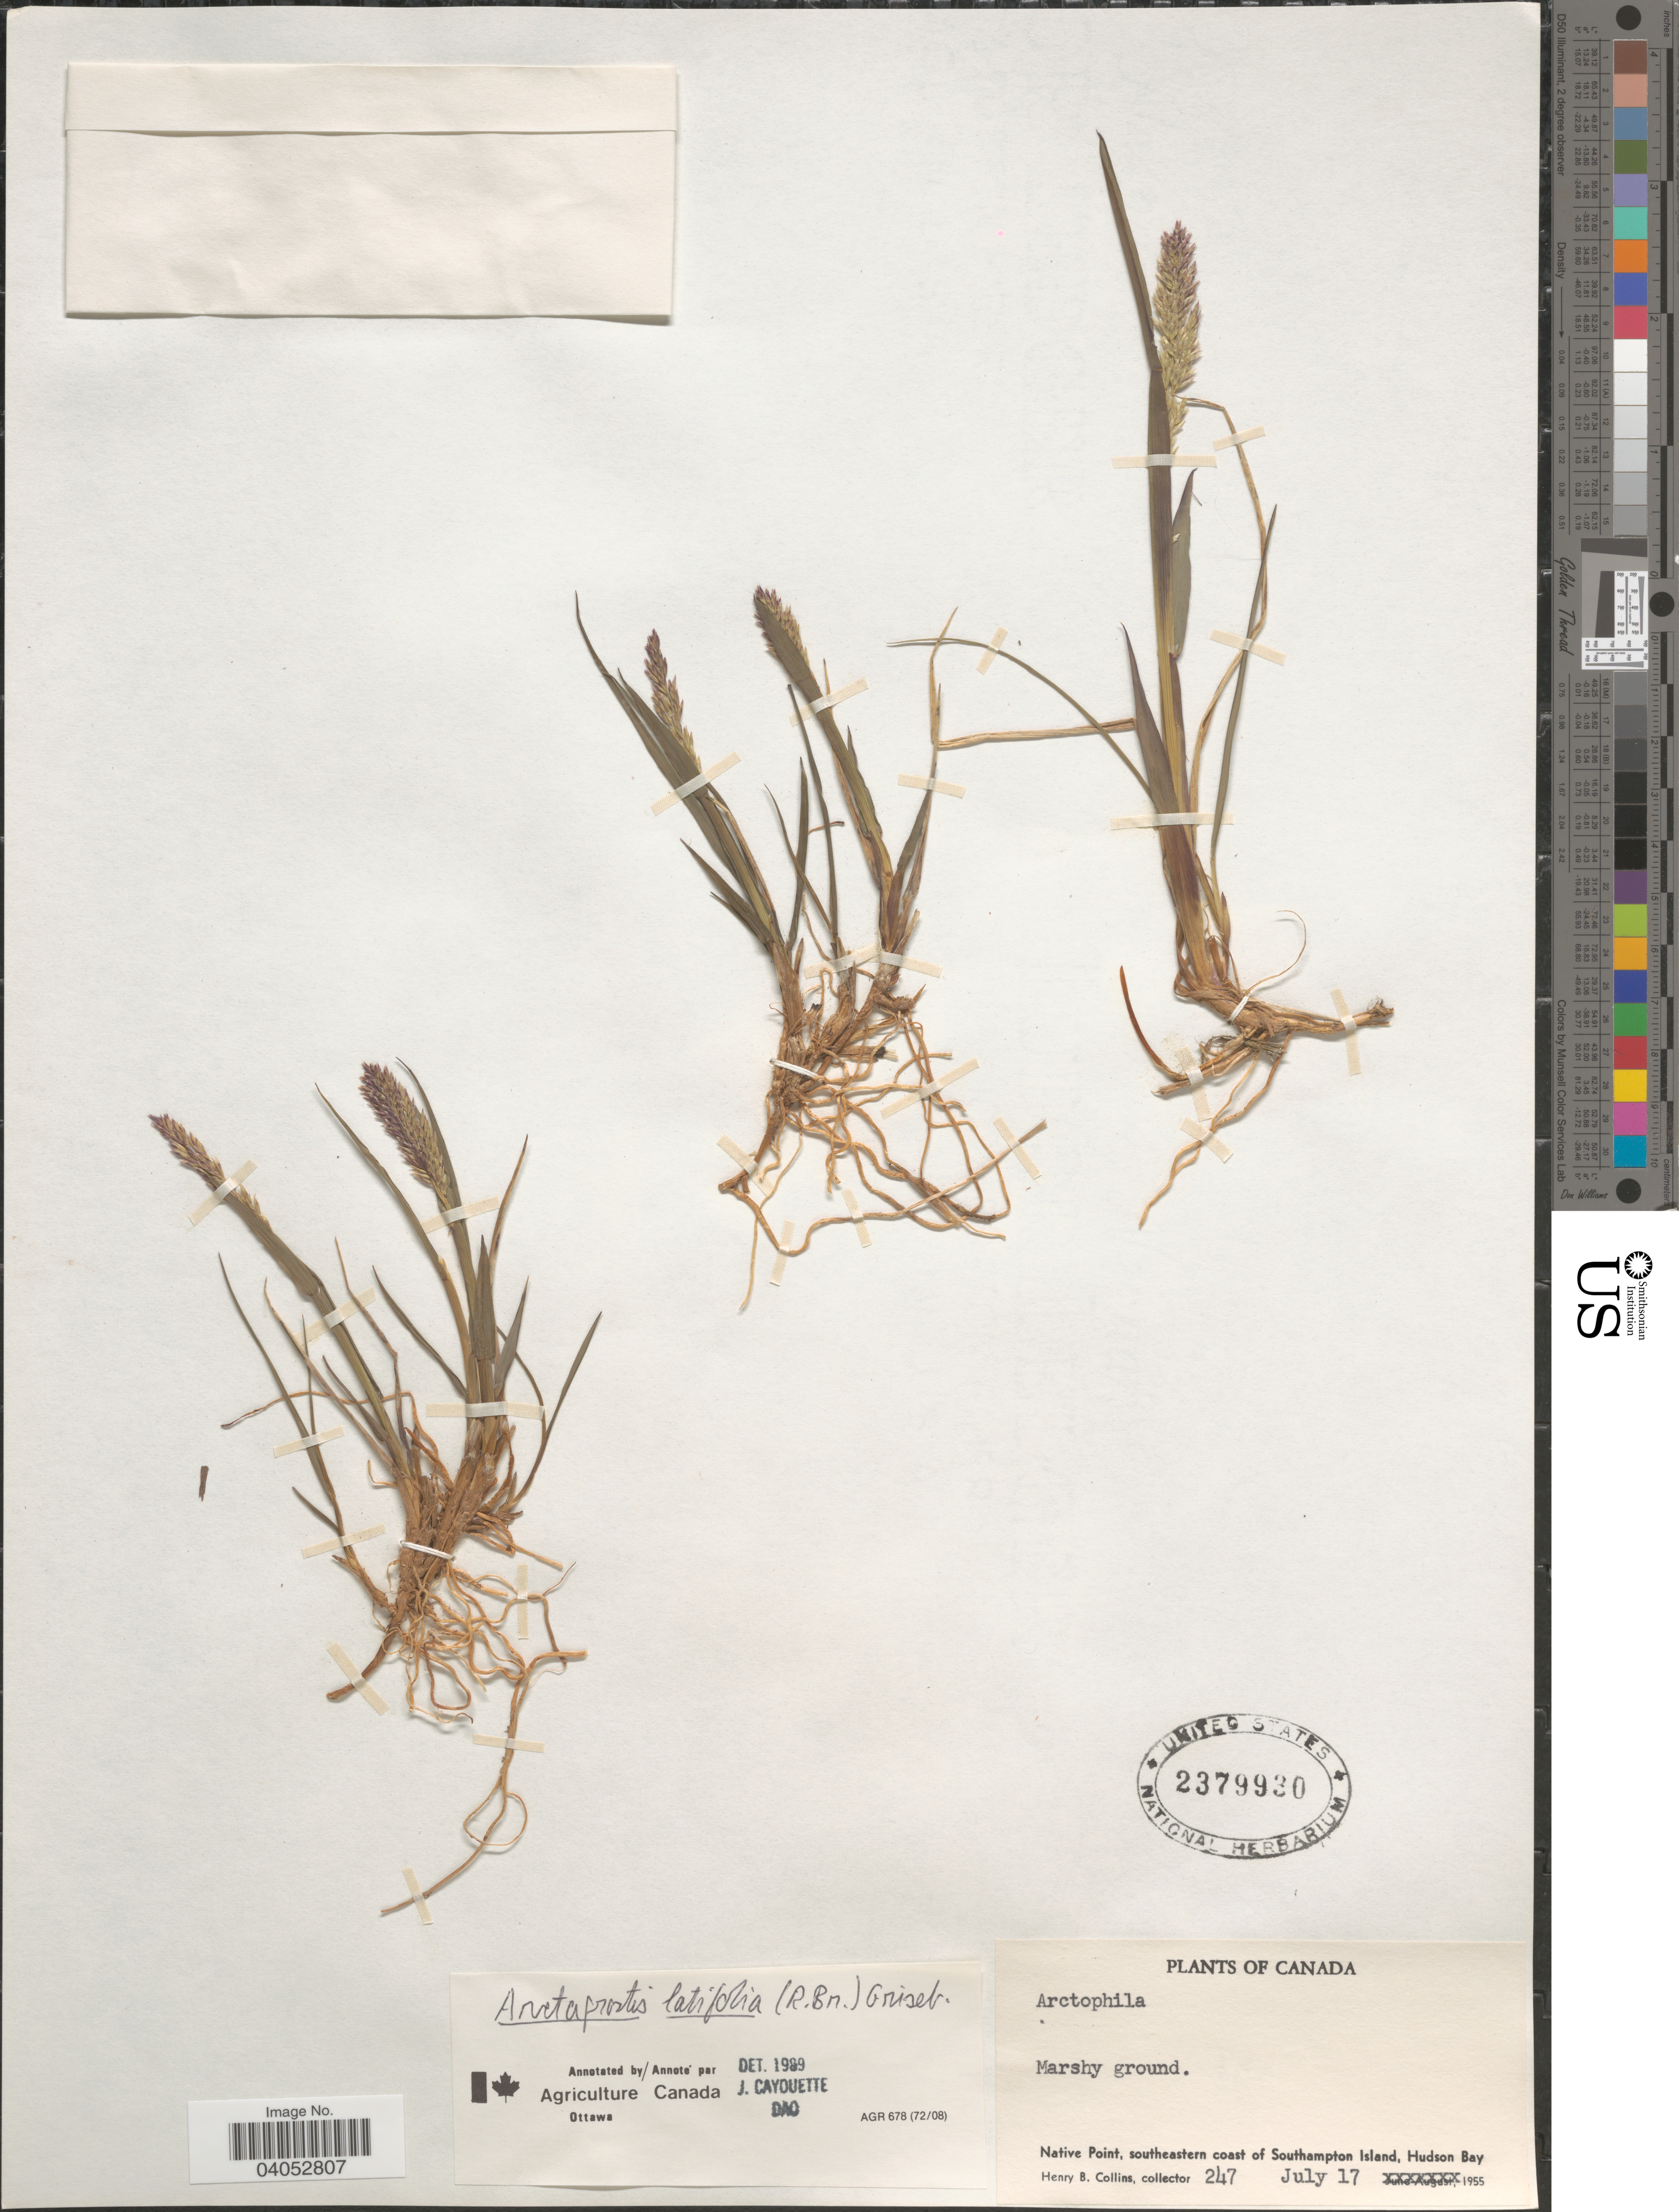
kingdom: Plantae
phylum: Tracheophyta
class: Liliopsida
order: Poales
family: Poaceae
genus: Arctagrostis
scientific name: Arctagrostis latifolia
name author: (R. Br.) Griseb.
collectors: H. Collins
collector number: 247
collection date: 1955-07-17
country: Canada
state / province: Nunavut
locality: Native Point, southeastern coast of Southampton Island, Hudson Bay.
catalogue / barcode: US 2379930